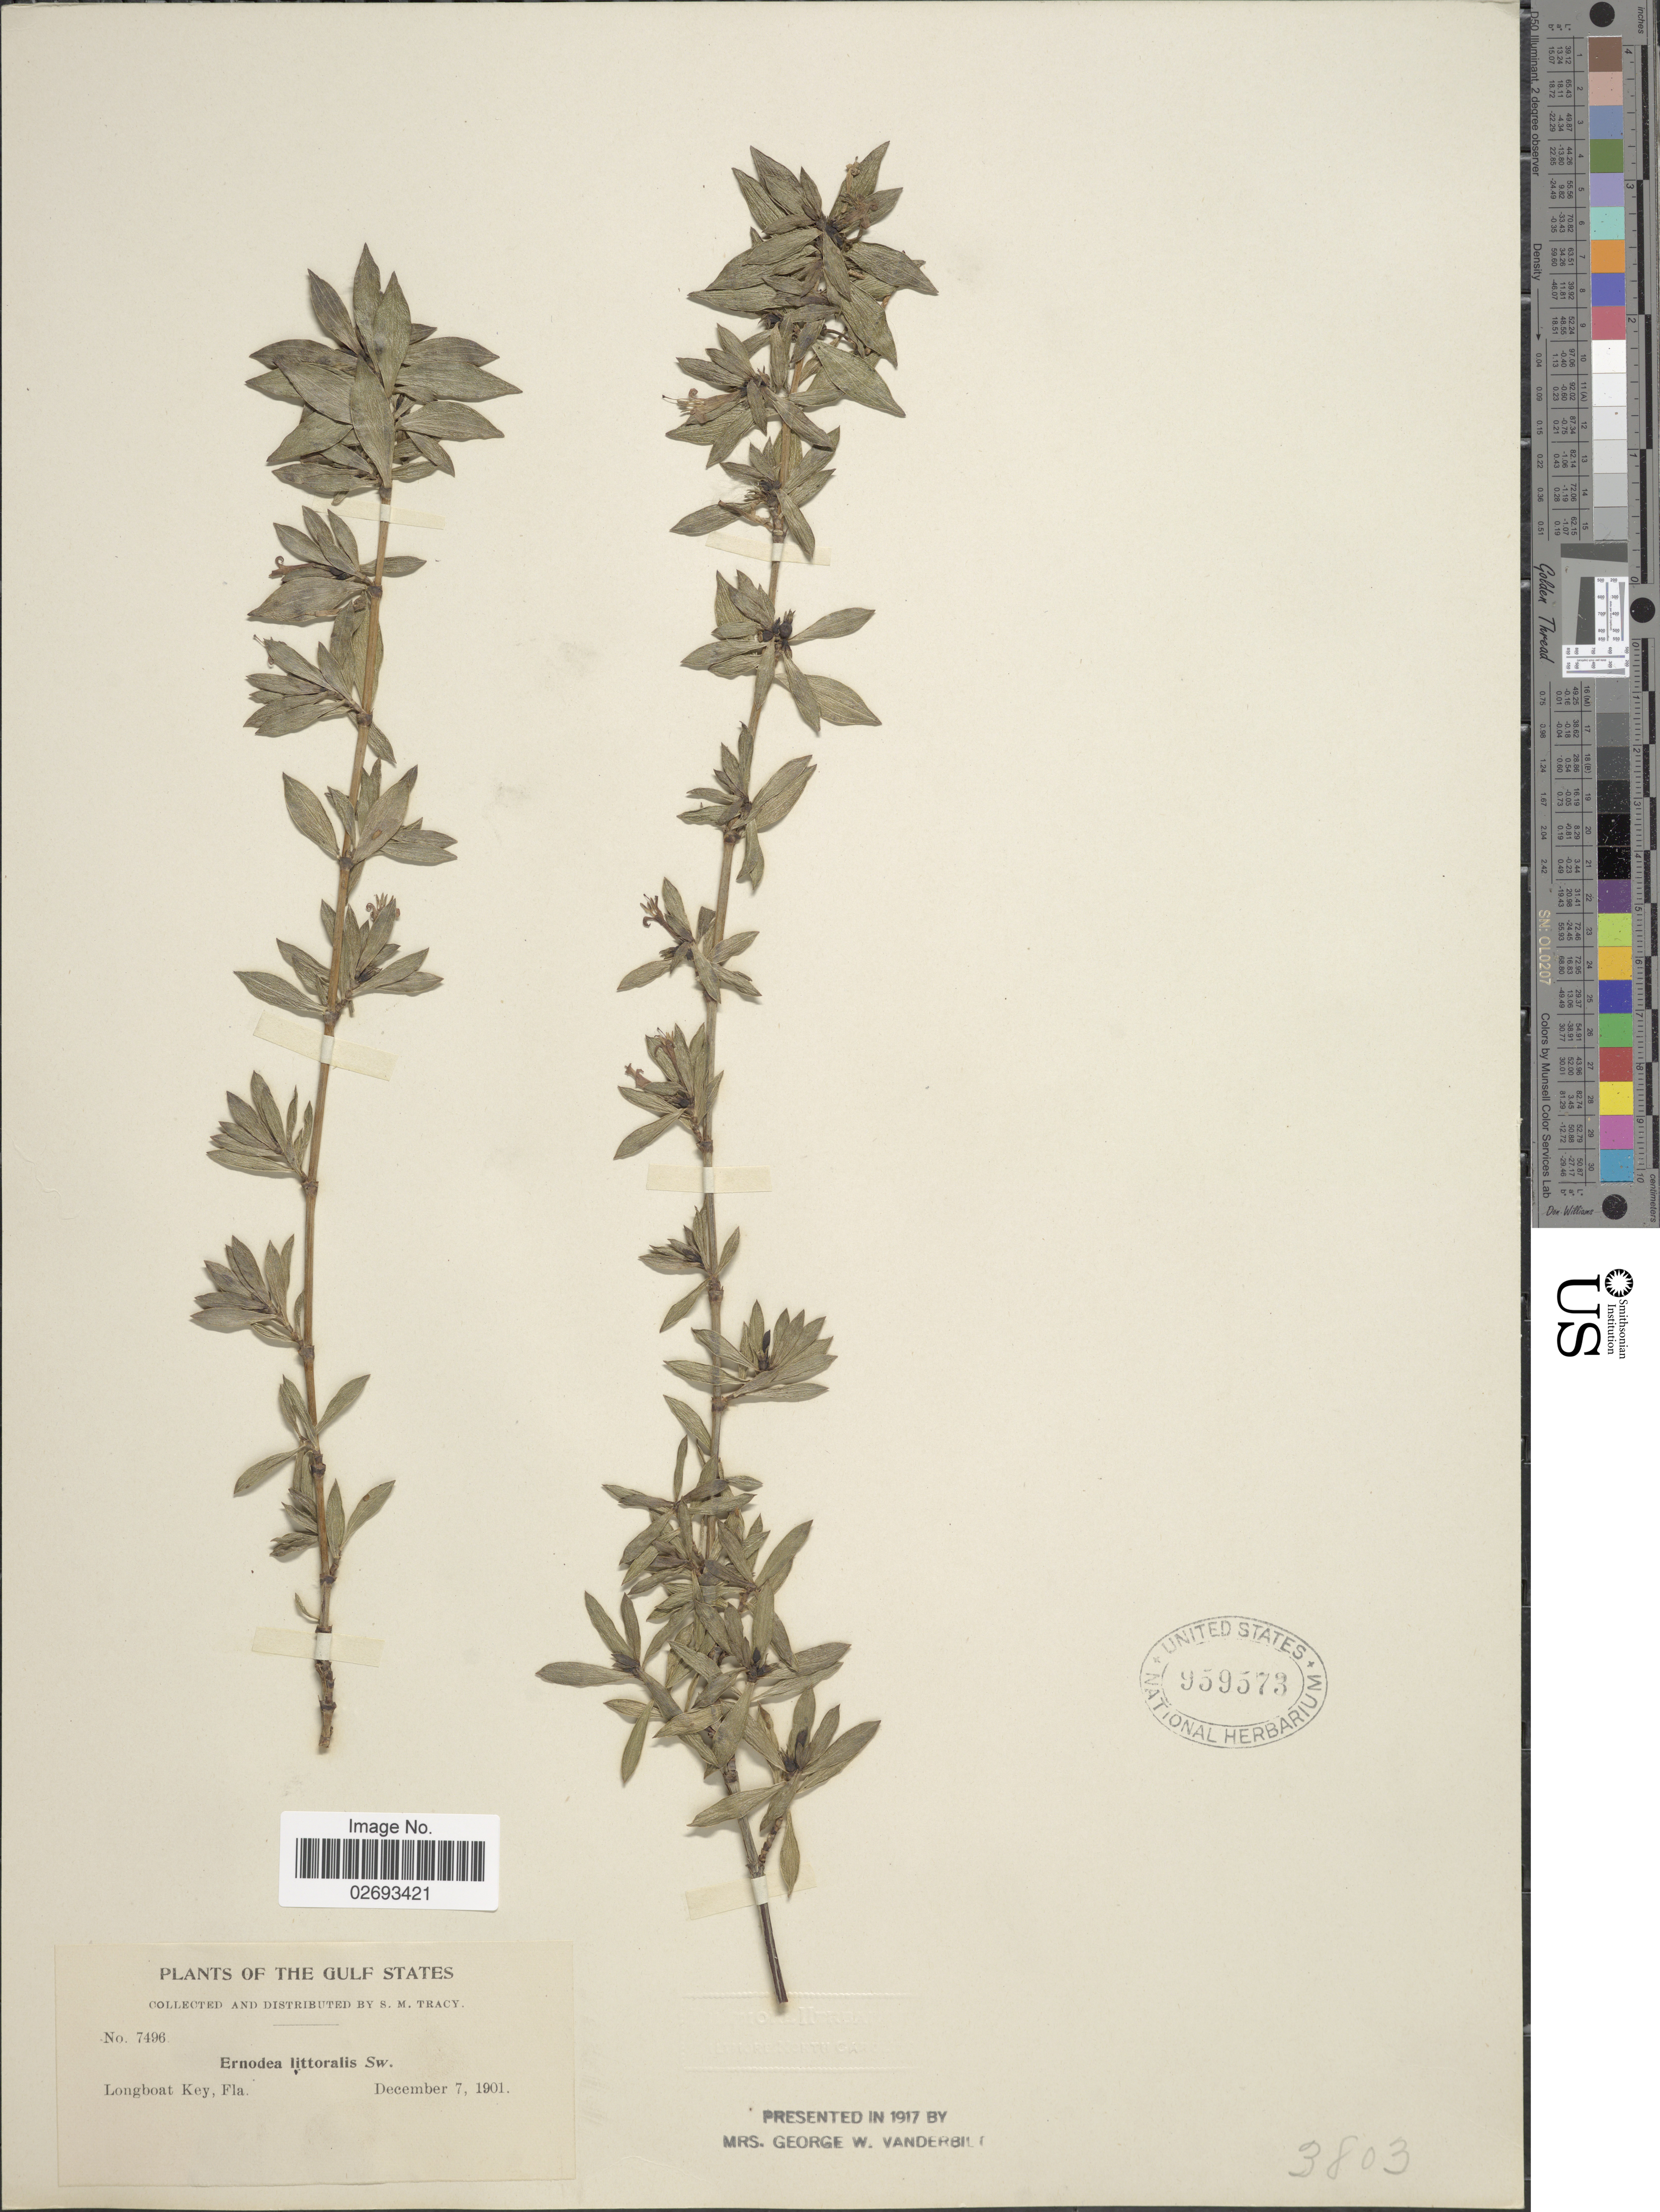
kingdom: Plantae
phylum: Tracheophyta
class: Magnoliopsida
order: Gentianales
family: Rubiaceae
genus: Ernodea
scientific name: Ernodea littoralis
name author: Sw.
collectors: S. M. Tracy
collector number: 7496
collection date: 1901-12-07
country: United States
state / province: Florida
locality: The Gulf States. Longboat Key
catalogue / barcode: US 959573